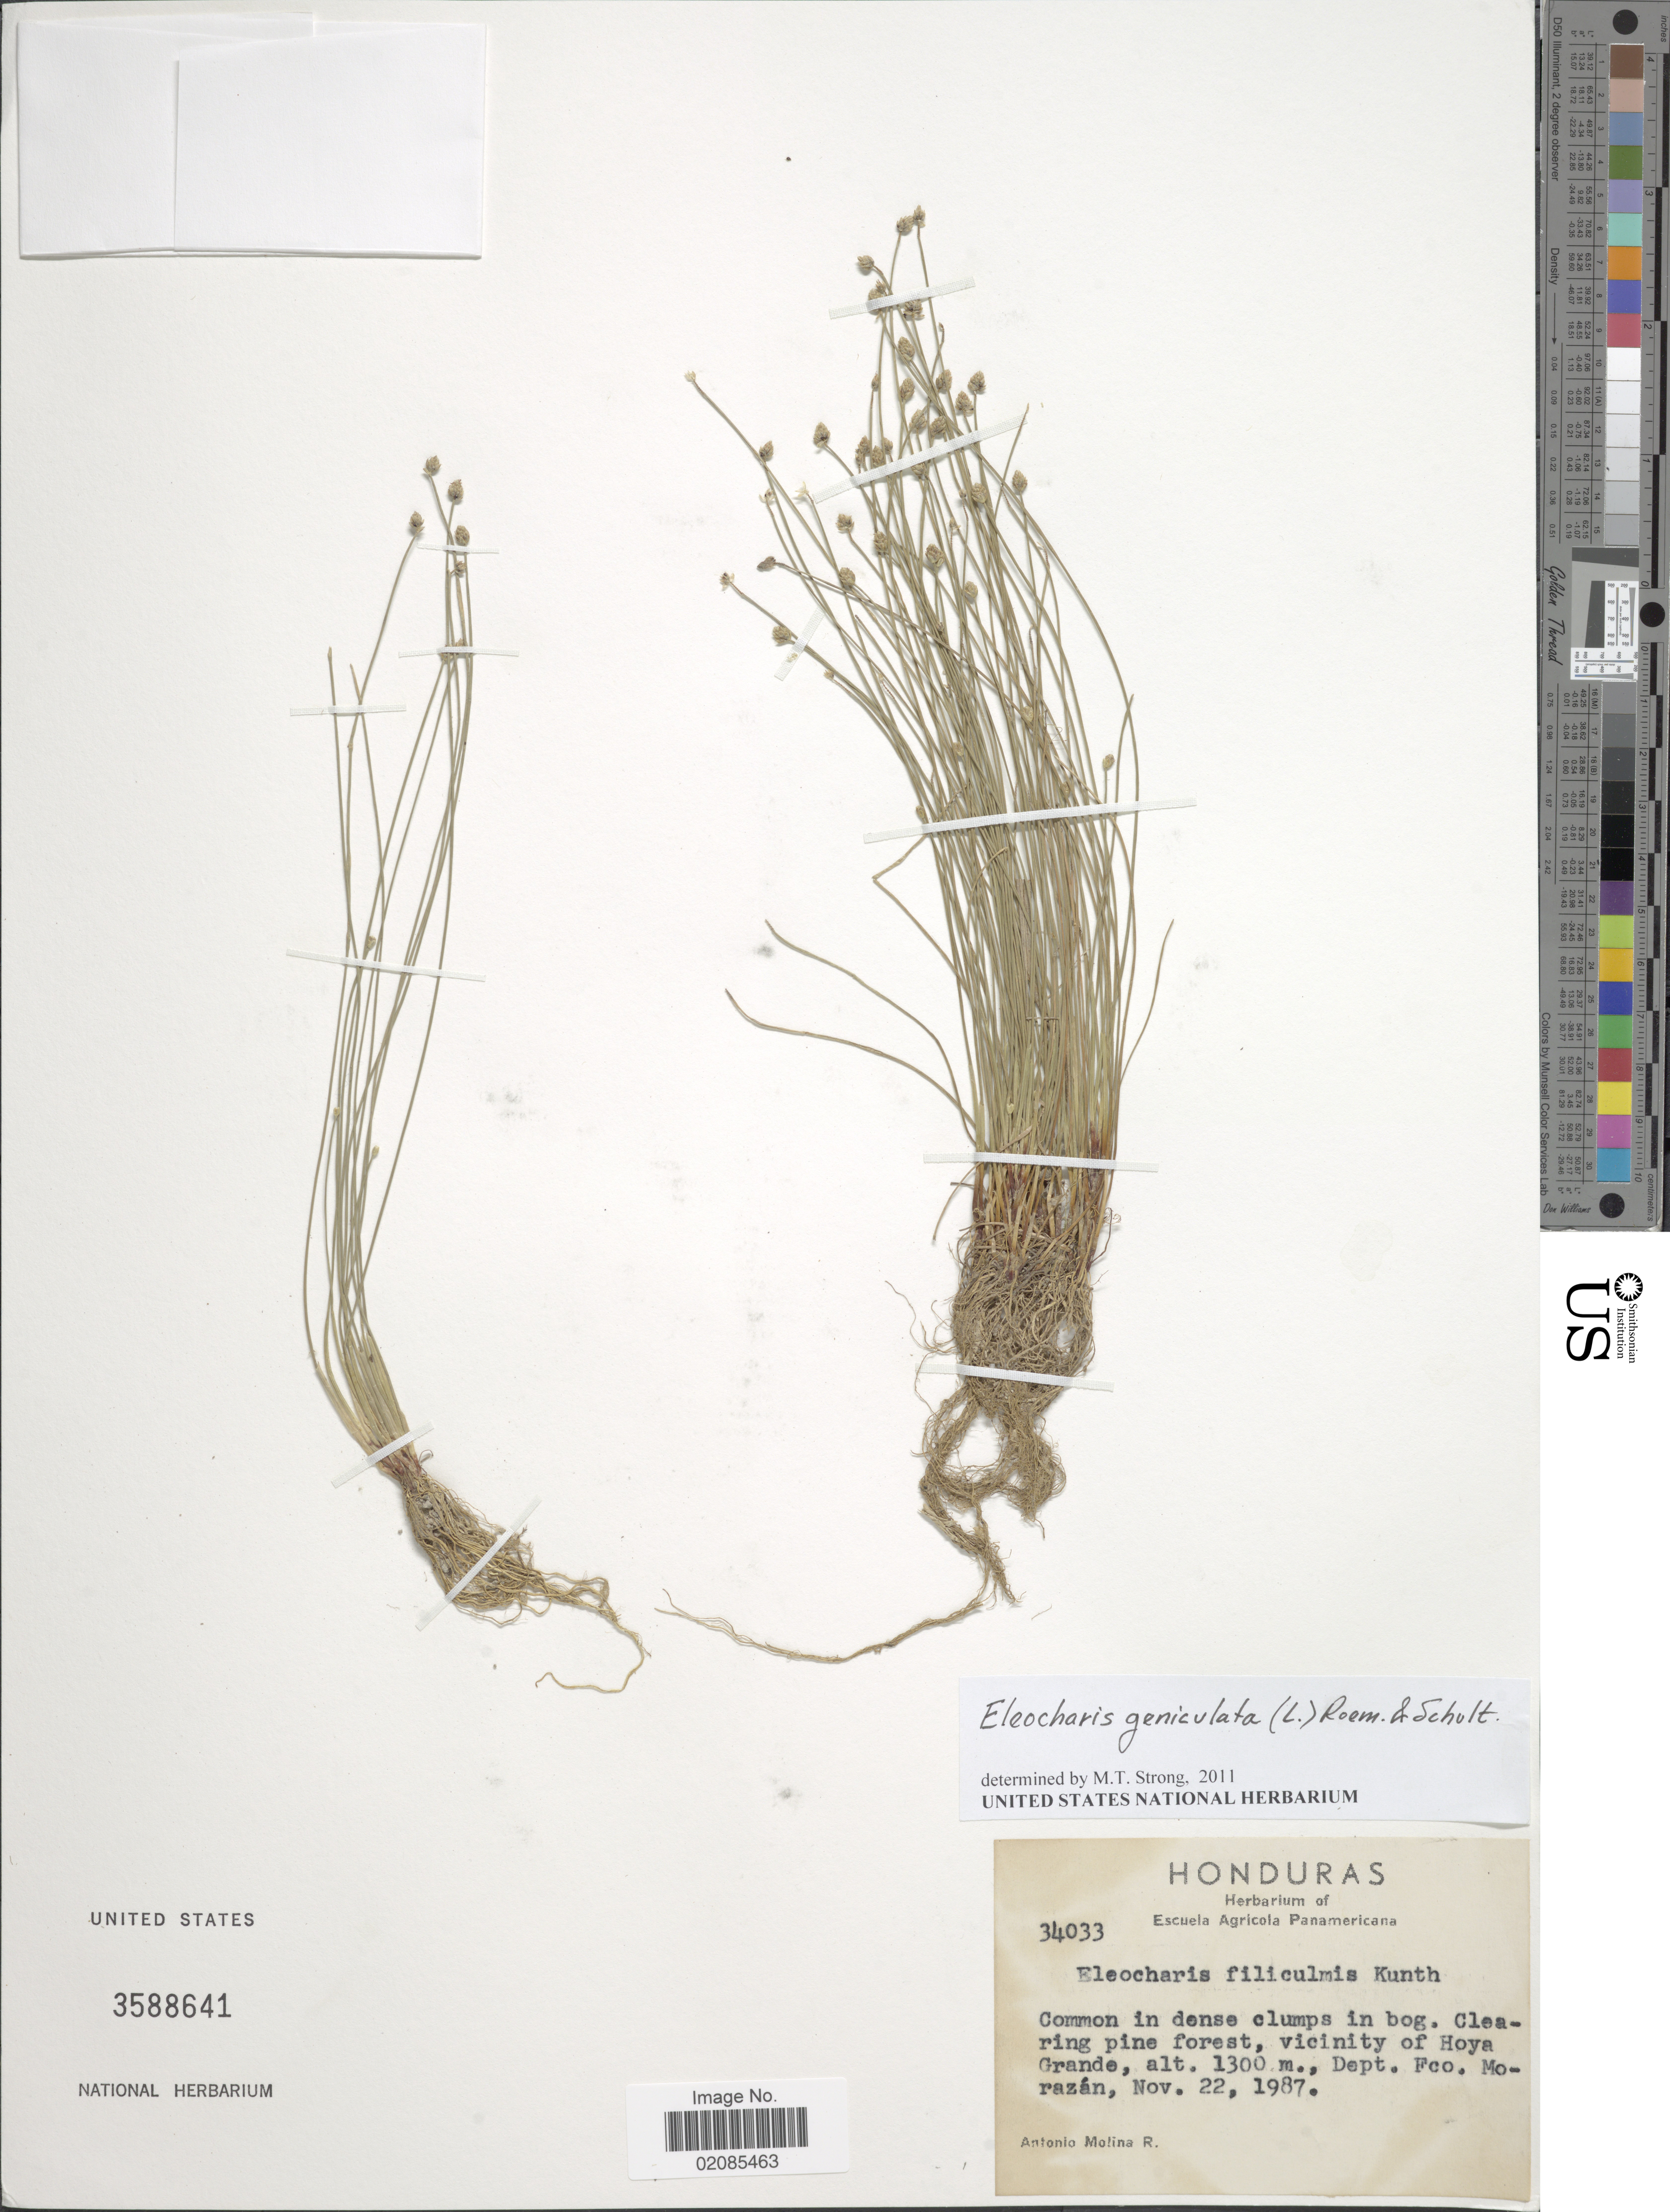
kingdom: Plantae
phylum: Tracheophyta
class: Liliopsida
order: Poales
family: Cyperaceae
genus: Eleocharis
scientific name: Eleocharis geniculata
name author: (L.) Roem. & Schult.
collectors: A. Molina R.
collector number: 34033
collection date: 1987-11-22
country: Honduras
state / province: Fco. Morazán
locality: Clearing in pine forest, vicinity of Hoya Grande.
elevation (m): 1300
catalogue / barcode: US 3588641